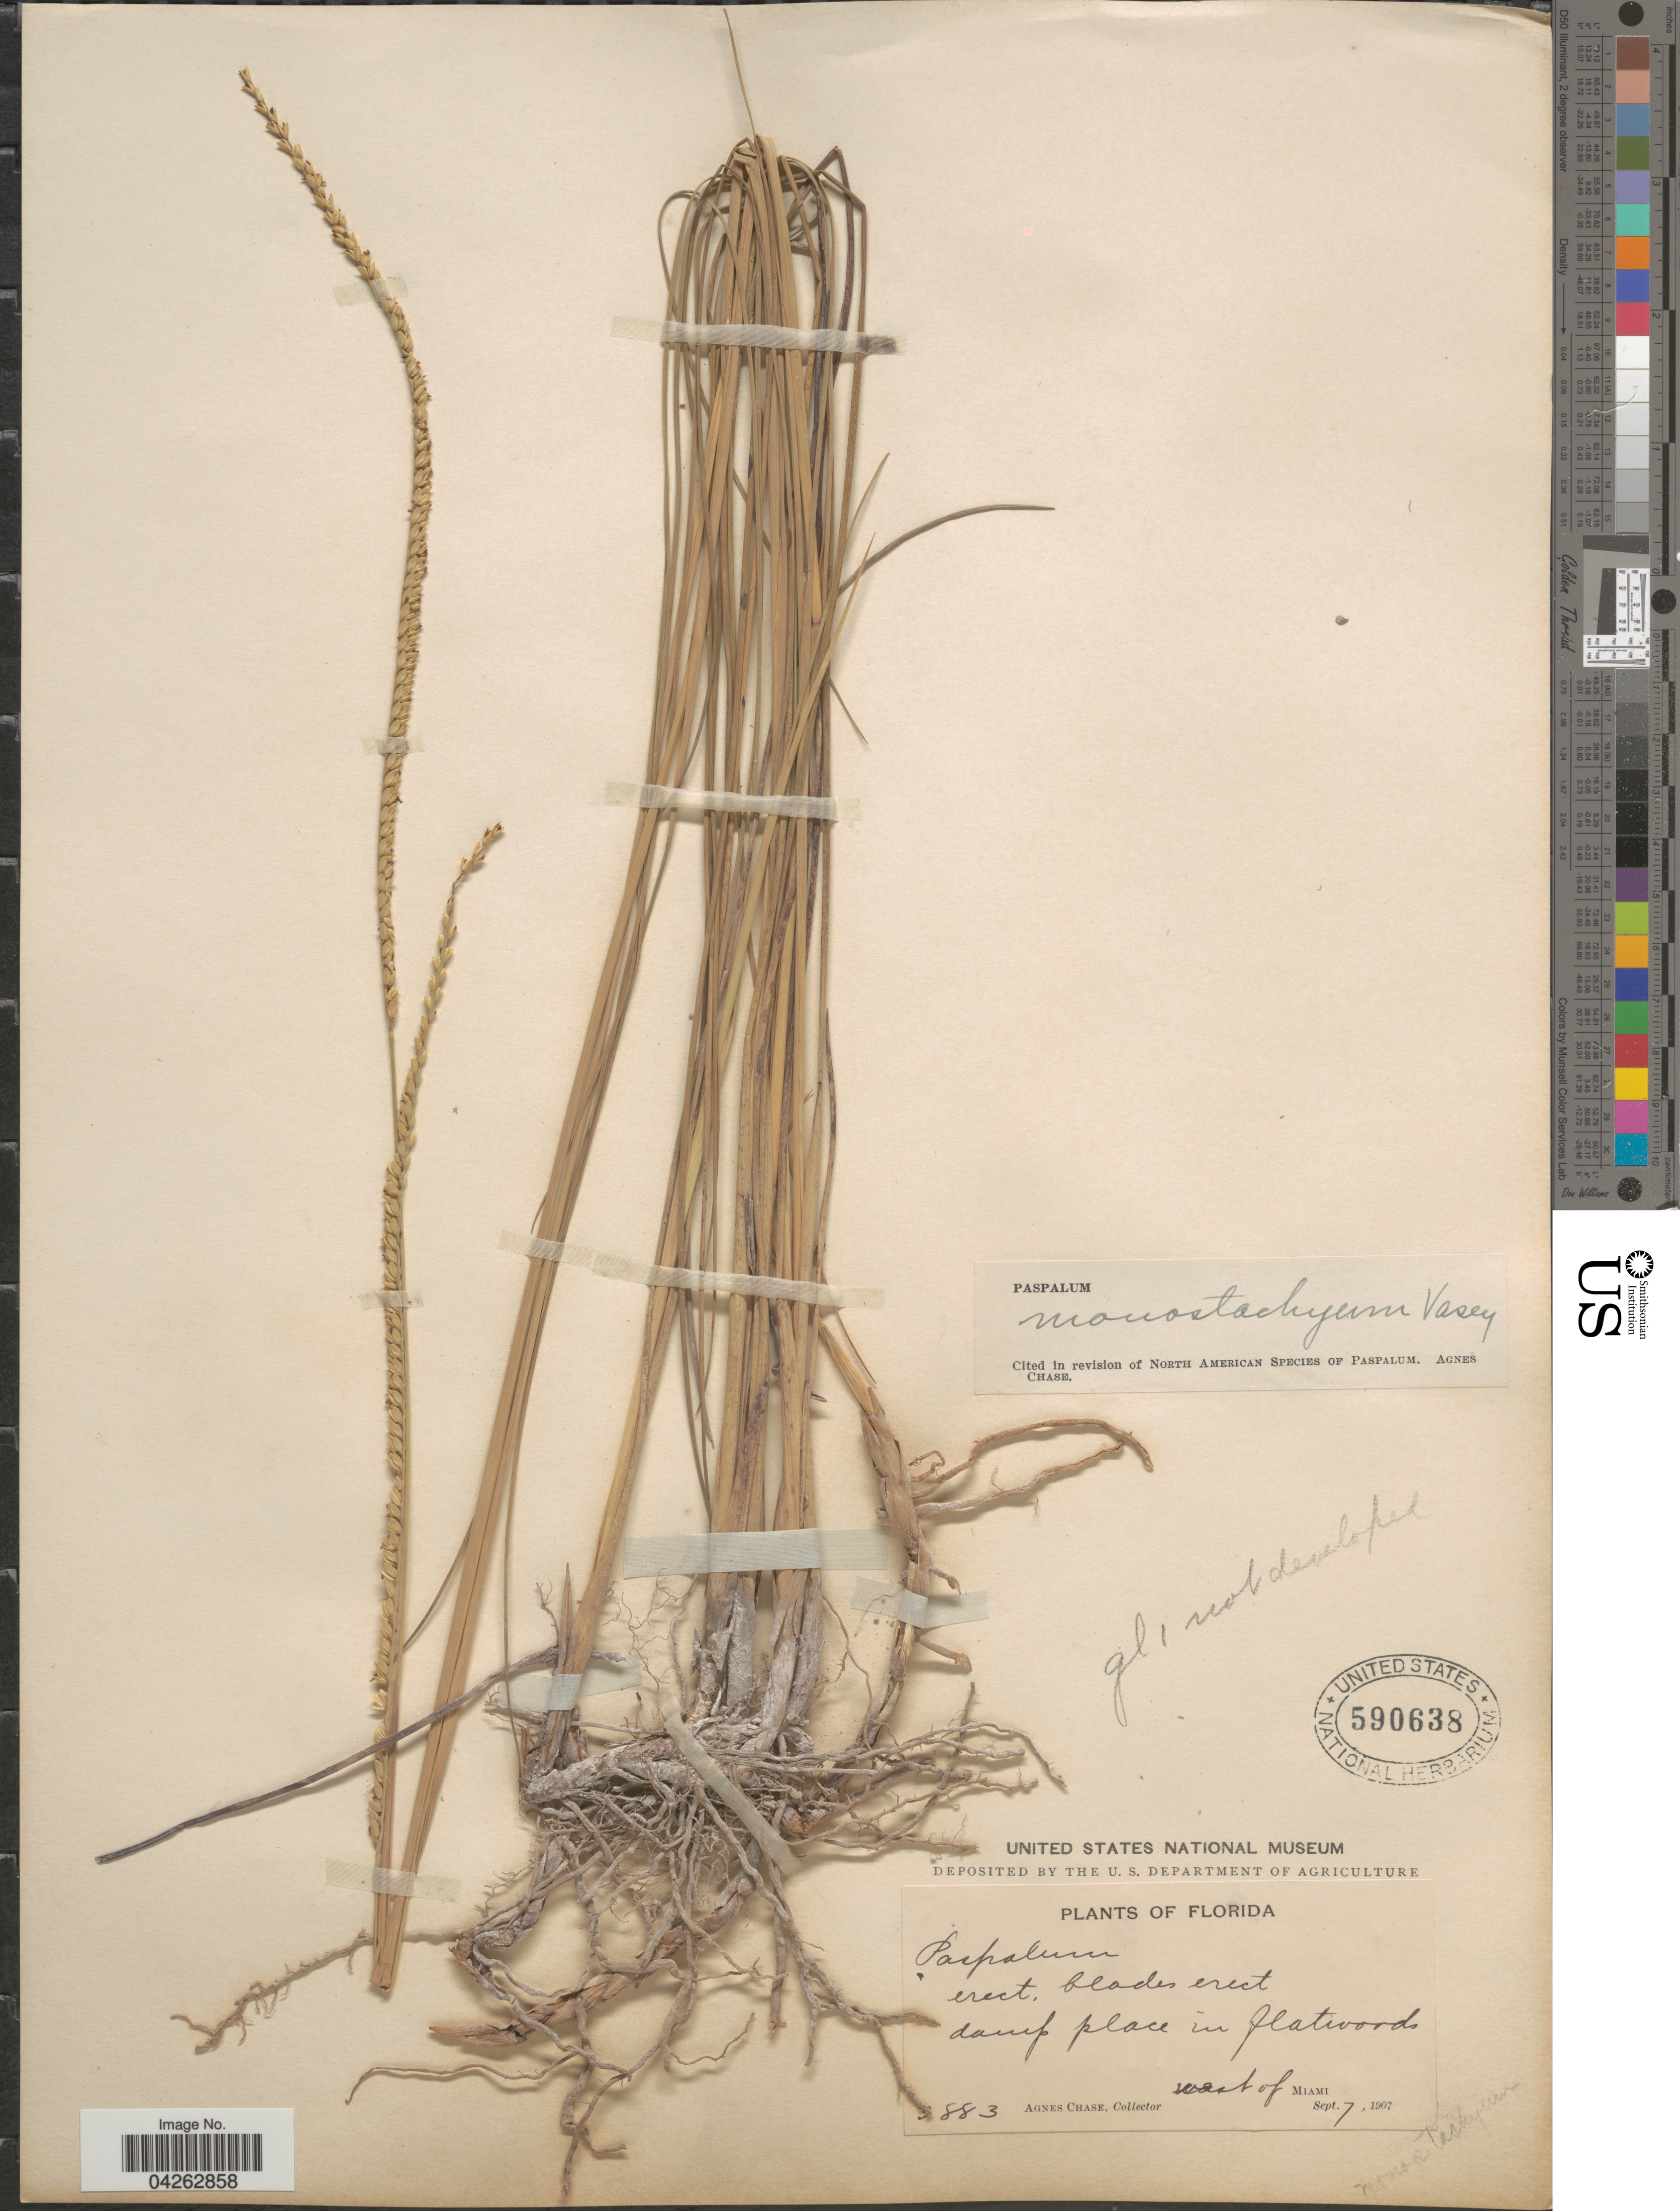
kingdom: Plantae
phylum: Tracheophyta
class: Liliopsida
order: Poales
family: Poaceae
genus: Paspalum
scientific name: Paspalum monostachyum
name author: Vasey ex Chapm.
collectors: A. Chase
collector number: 3883*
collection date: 1907-09-07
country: United States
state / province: Florida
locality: West of Miami.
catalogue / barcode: US 590638